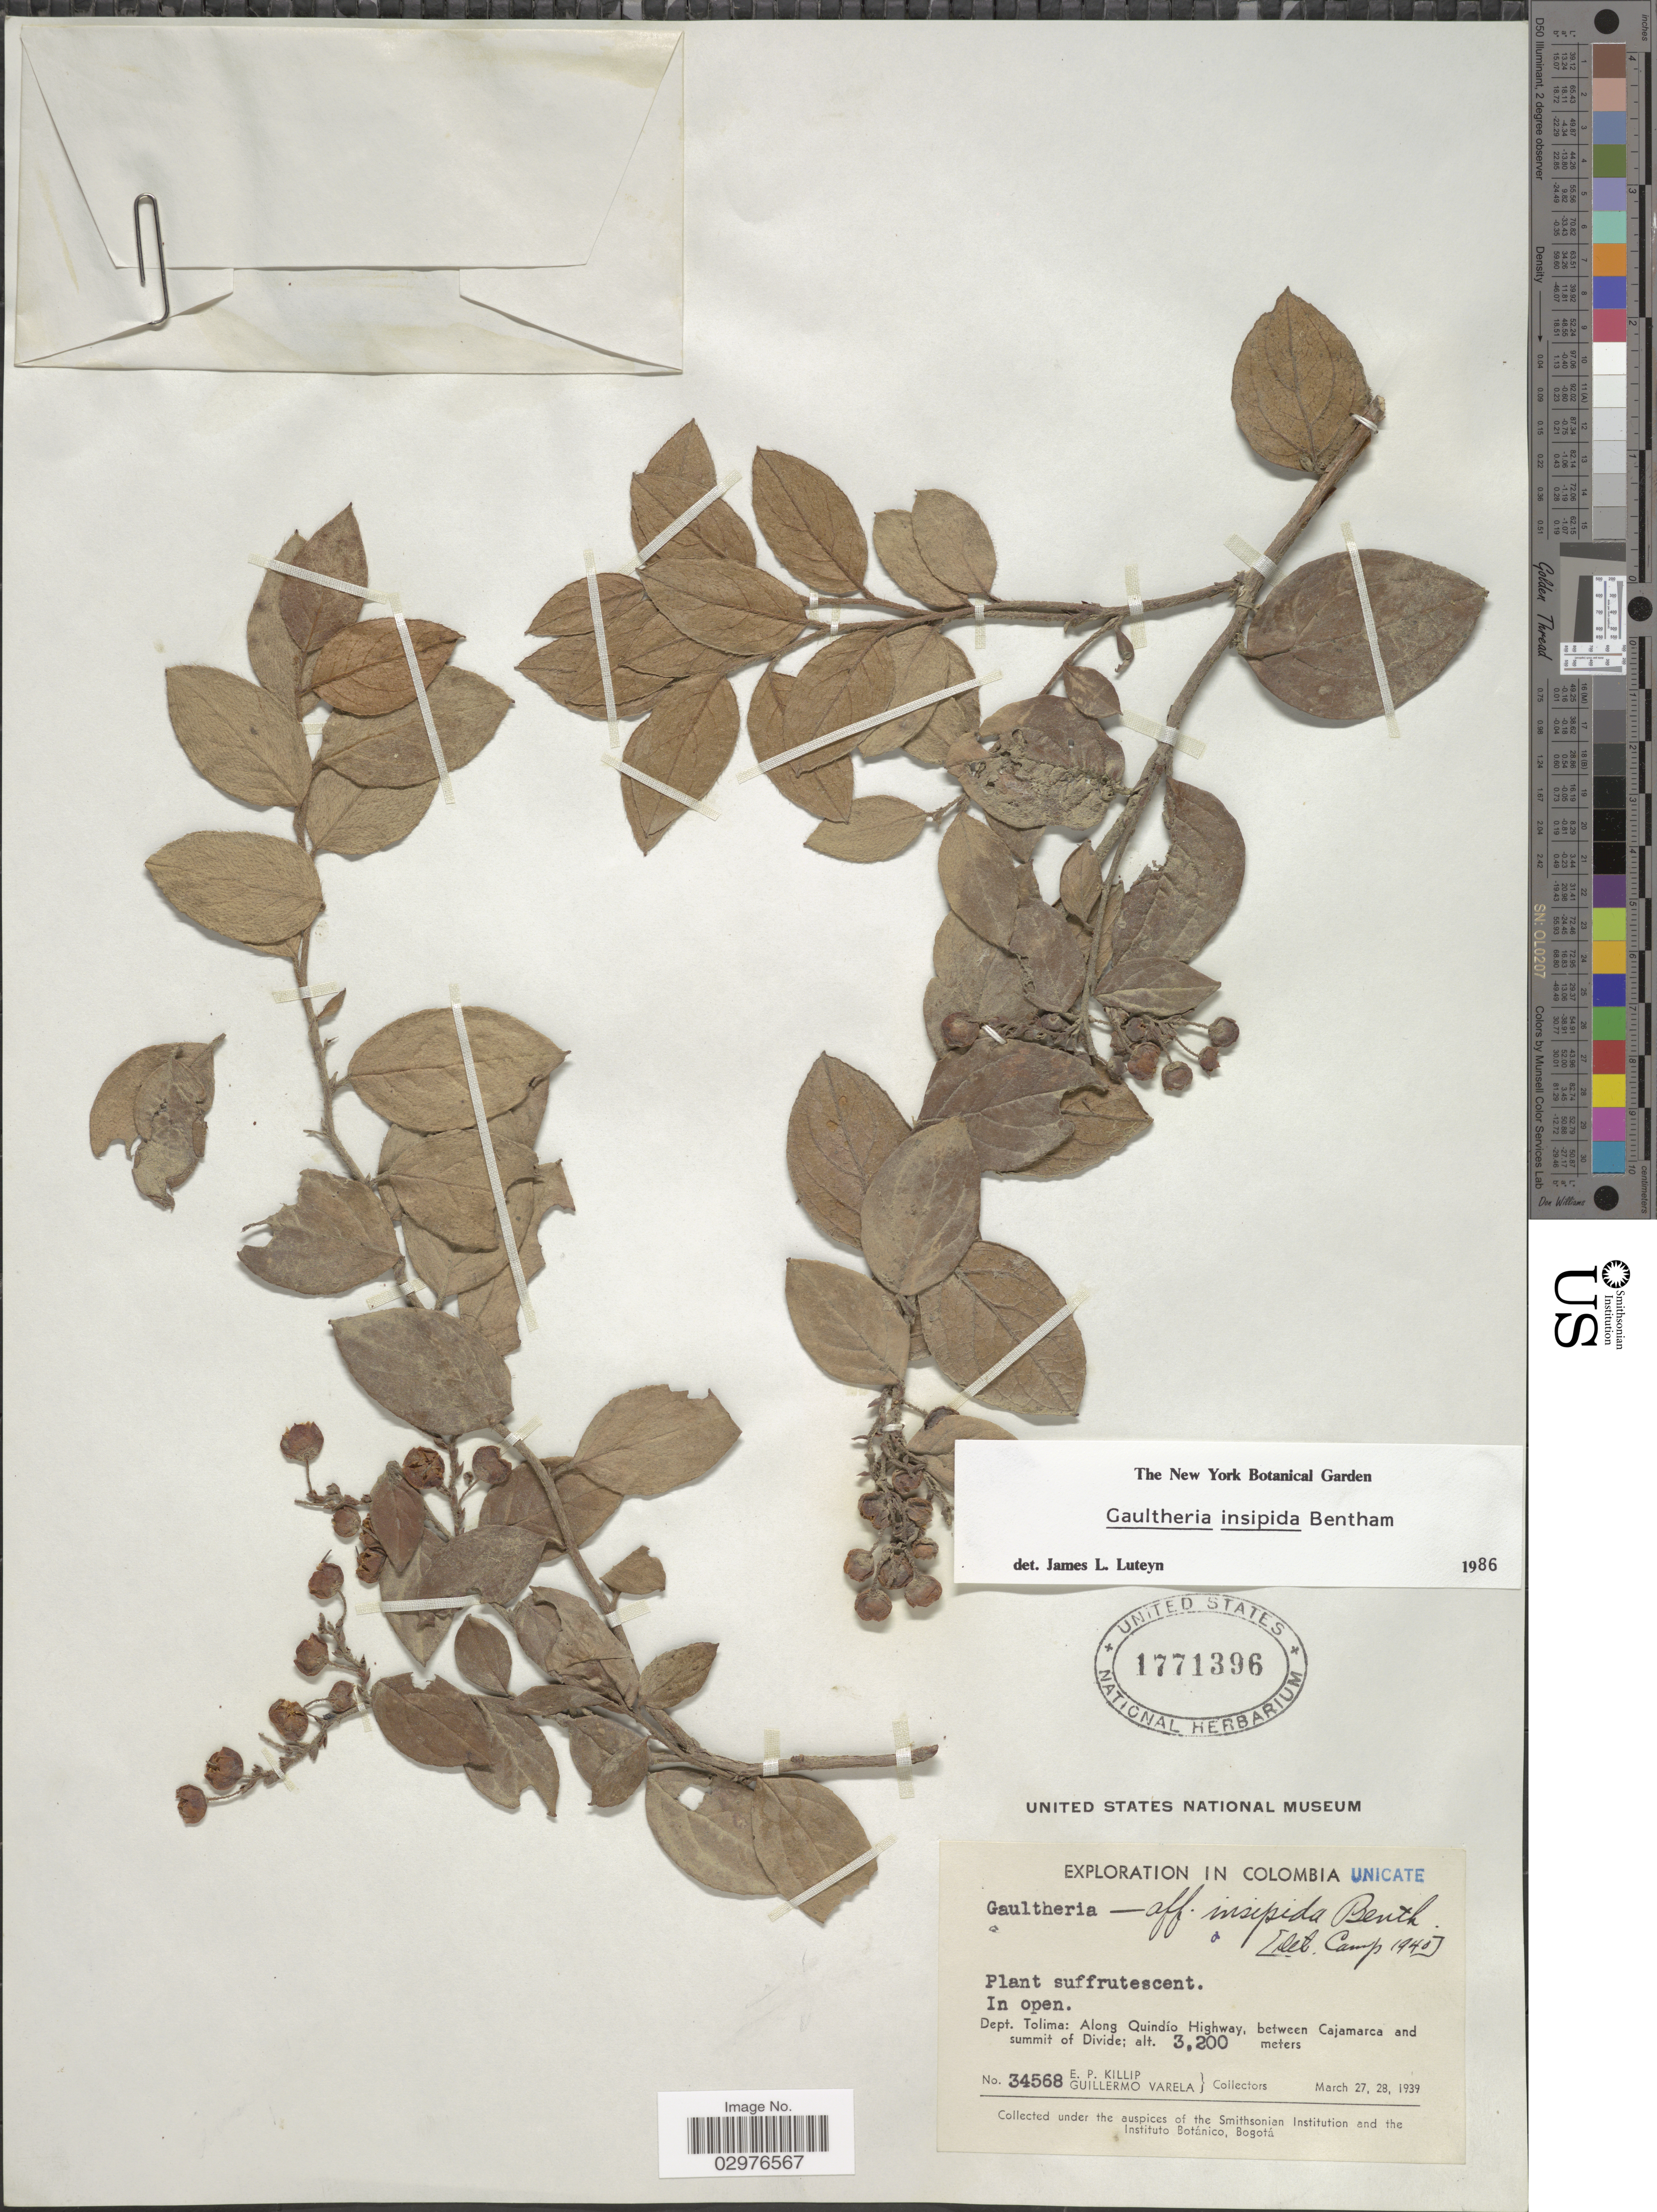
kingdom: Plantae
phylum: Tracheophyta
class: Magnoliopsida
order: Ericales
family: Ericaceae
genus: Gaultheria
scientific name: Gaultheria insipida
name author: Benth.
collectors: E. P. Killip & G. Varela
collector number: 34568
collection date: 1939-03-27/1939-03-28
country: Colombia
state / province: Tolima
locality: Dept. Tolima: Along Quindío Highway, between Cajamarca and summit of Divide.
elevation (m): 3200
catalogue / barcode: US 1771396